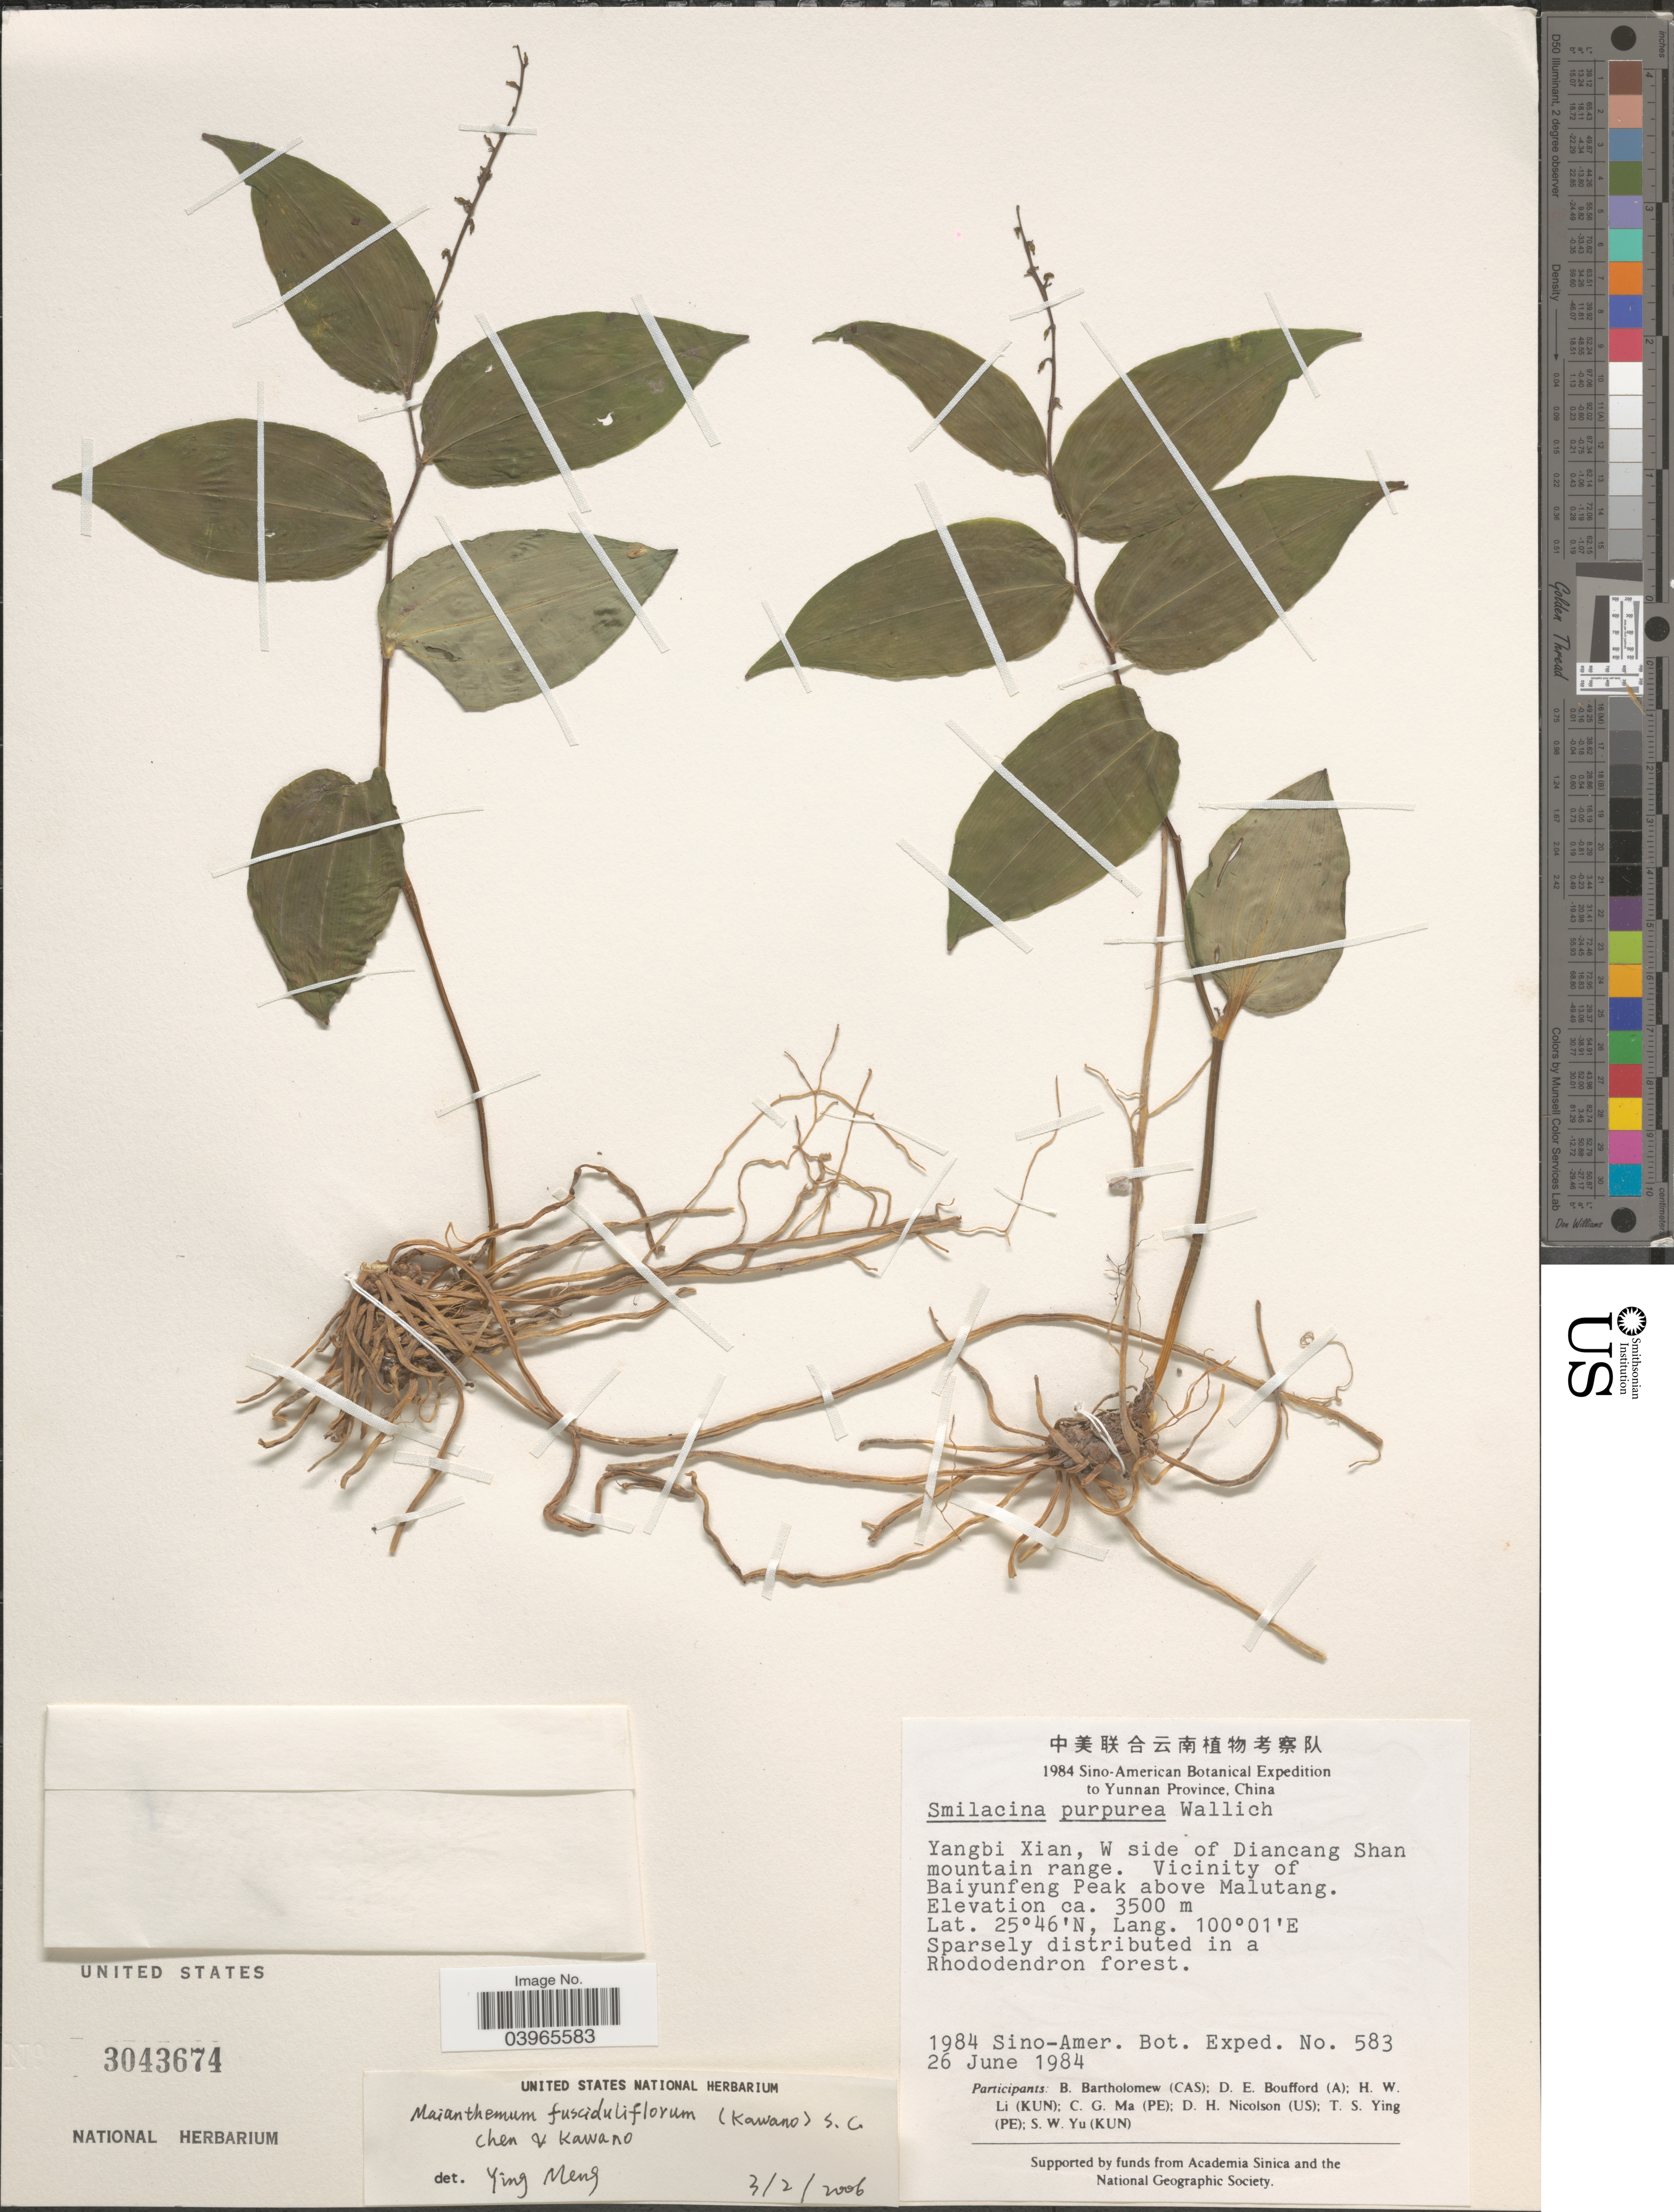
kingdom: Plantae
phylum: Tracheophyta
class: Liliopsida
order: Asparagales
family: Asparagaceae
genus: Maianthemum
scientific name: Maianthemum fusciduliflorum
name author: (Kawano) S.C.Chen & Kawano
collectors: Sino-Amer. Bot. Exped. 1984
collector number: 583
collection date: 1984-06-26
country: China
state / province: Yunnan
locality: Yangbi Xian, W side of Diancang Shan mountain range. Vicinity of Baiyunfeng Peak above Malutang.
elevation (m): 3500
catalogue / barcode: US 3043674